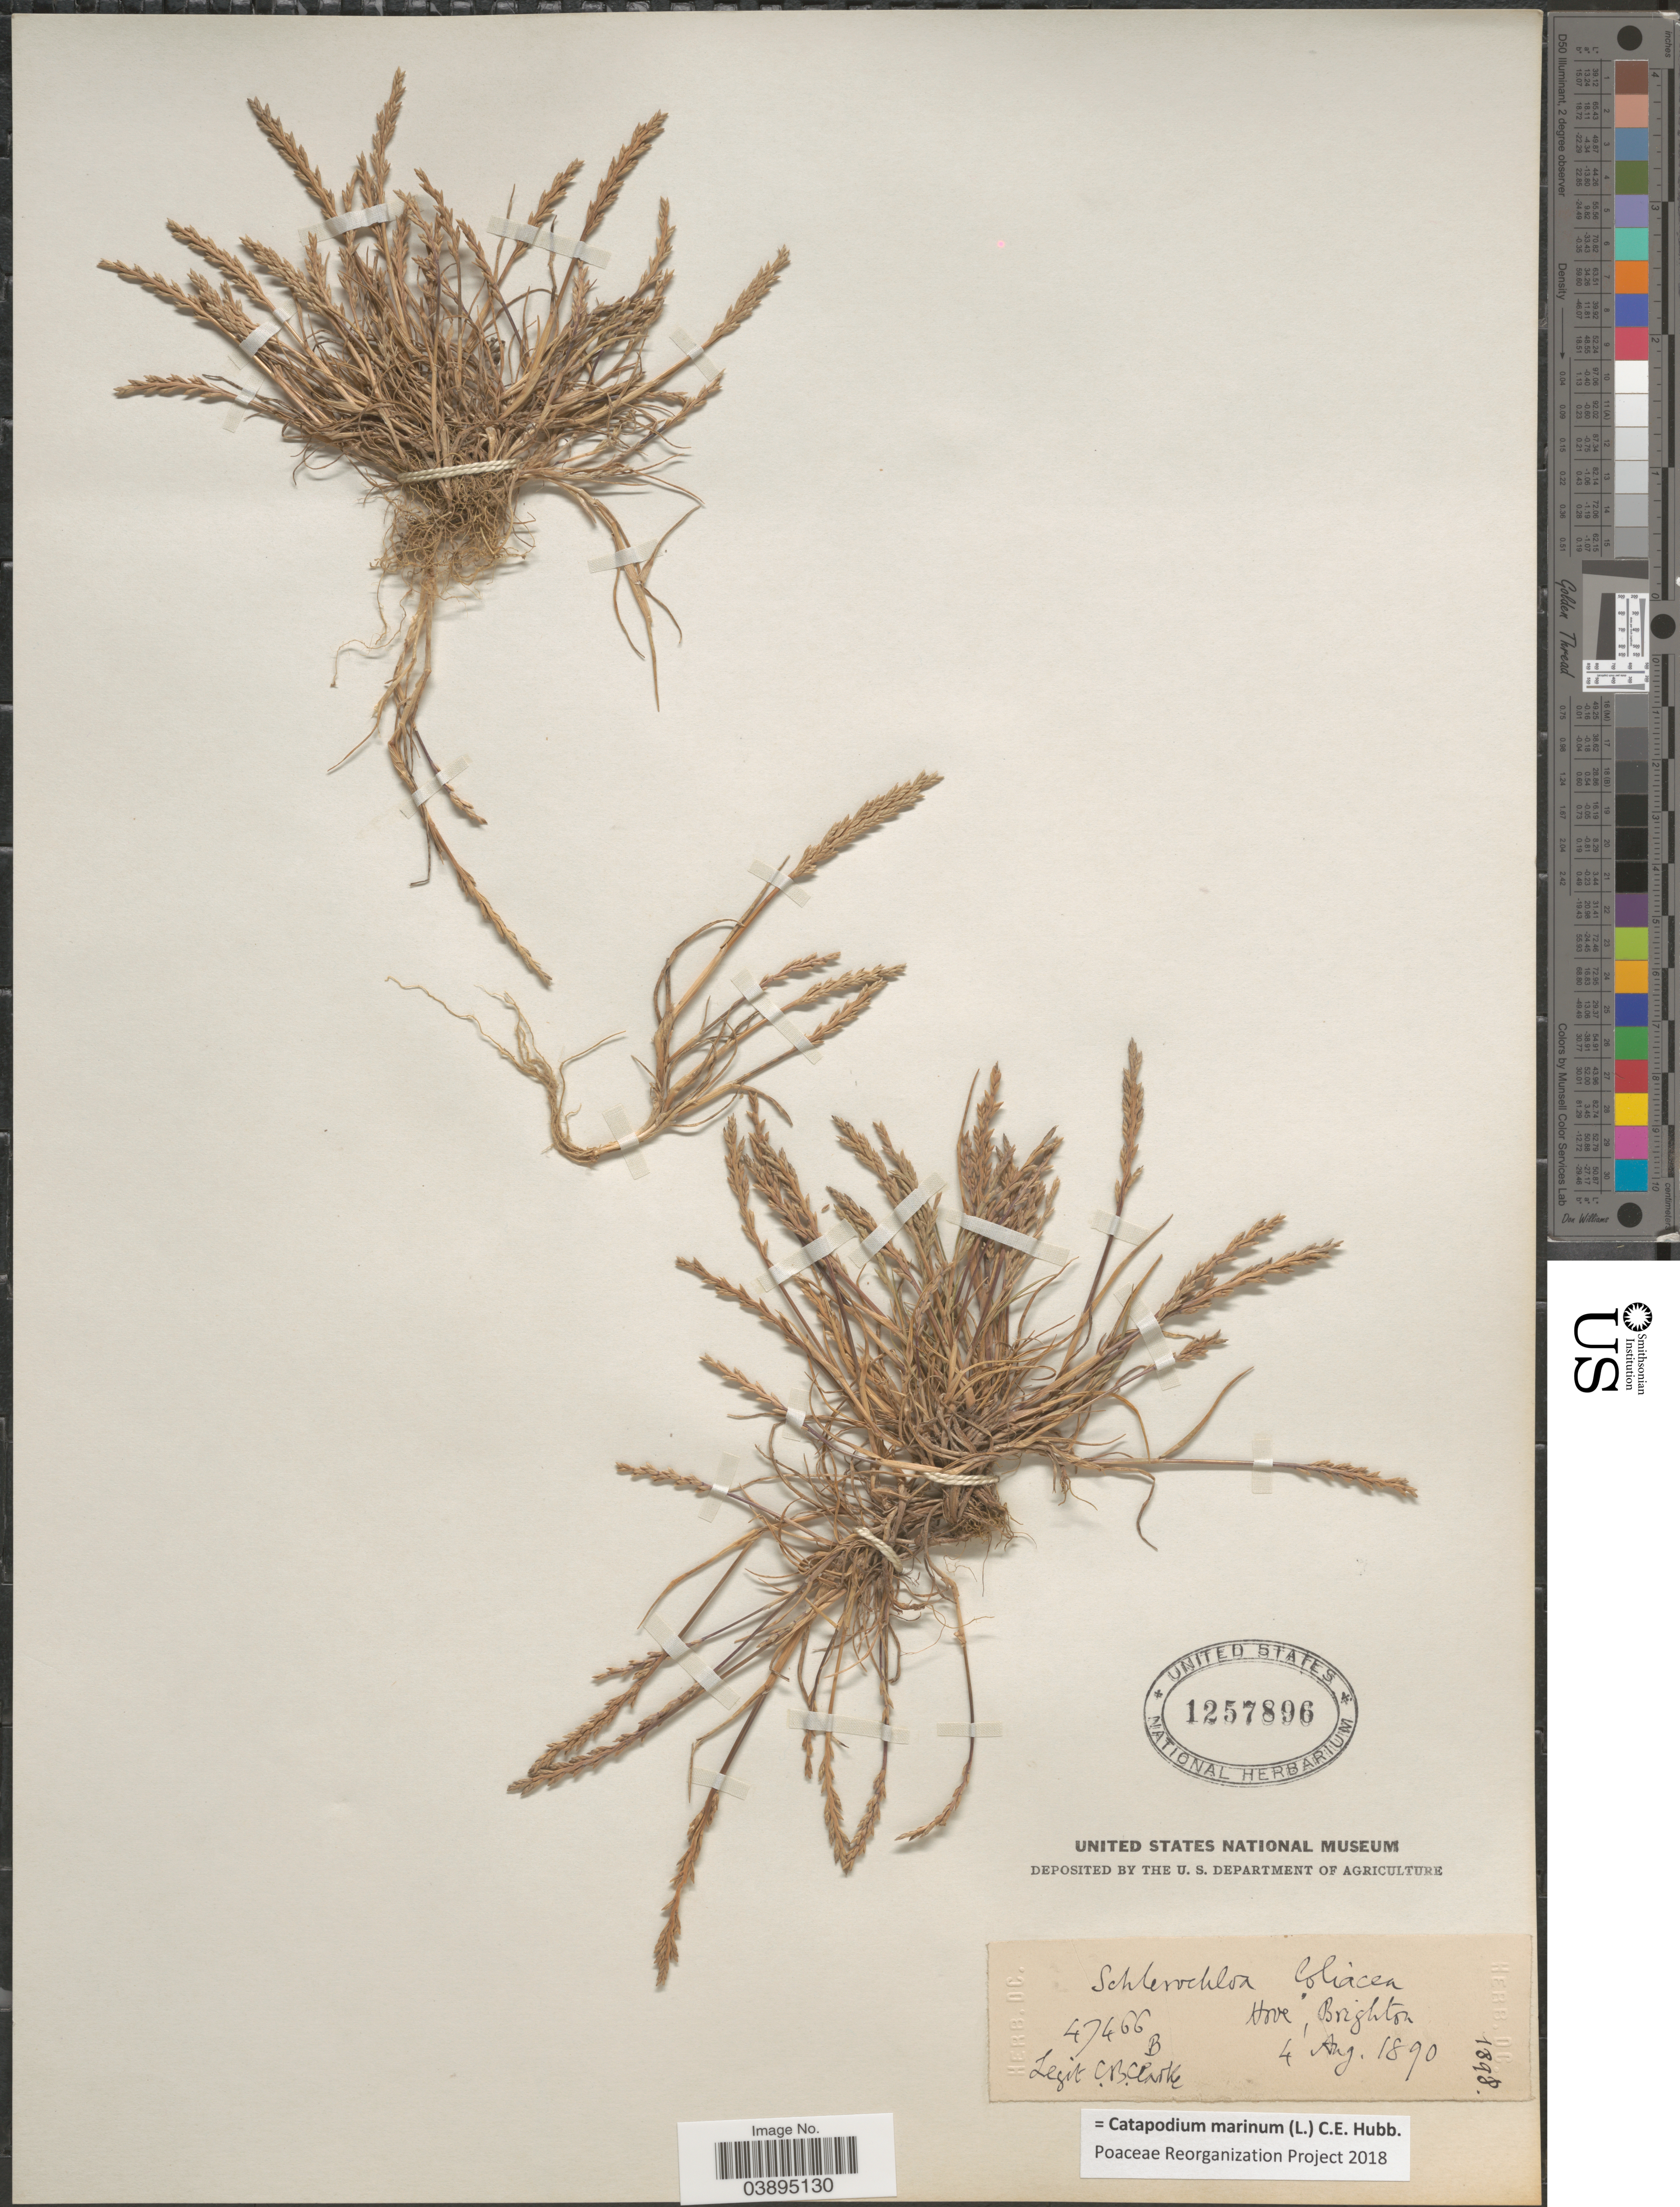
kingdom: Plantae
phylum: Tracheophyta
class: Liliopsida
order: Poales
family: Poaceae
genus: Catapodium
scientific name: Catapodium marinum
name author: (L.) C.E. Hubb.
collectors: C. B. Clarke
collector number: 47466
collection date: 1890-08-04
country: United Kingdom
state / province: England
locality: Hove, Brighton.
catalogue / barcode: US 1257896